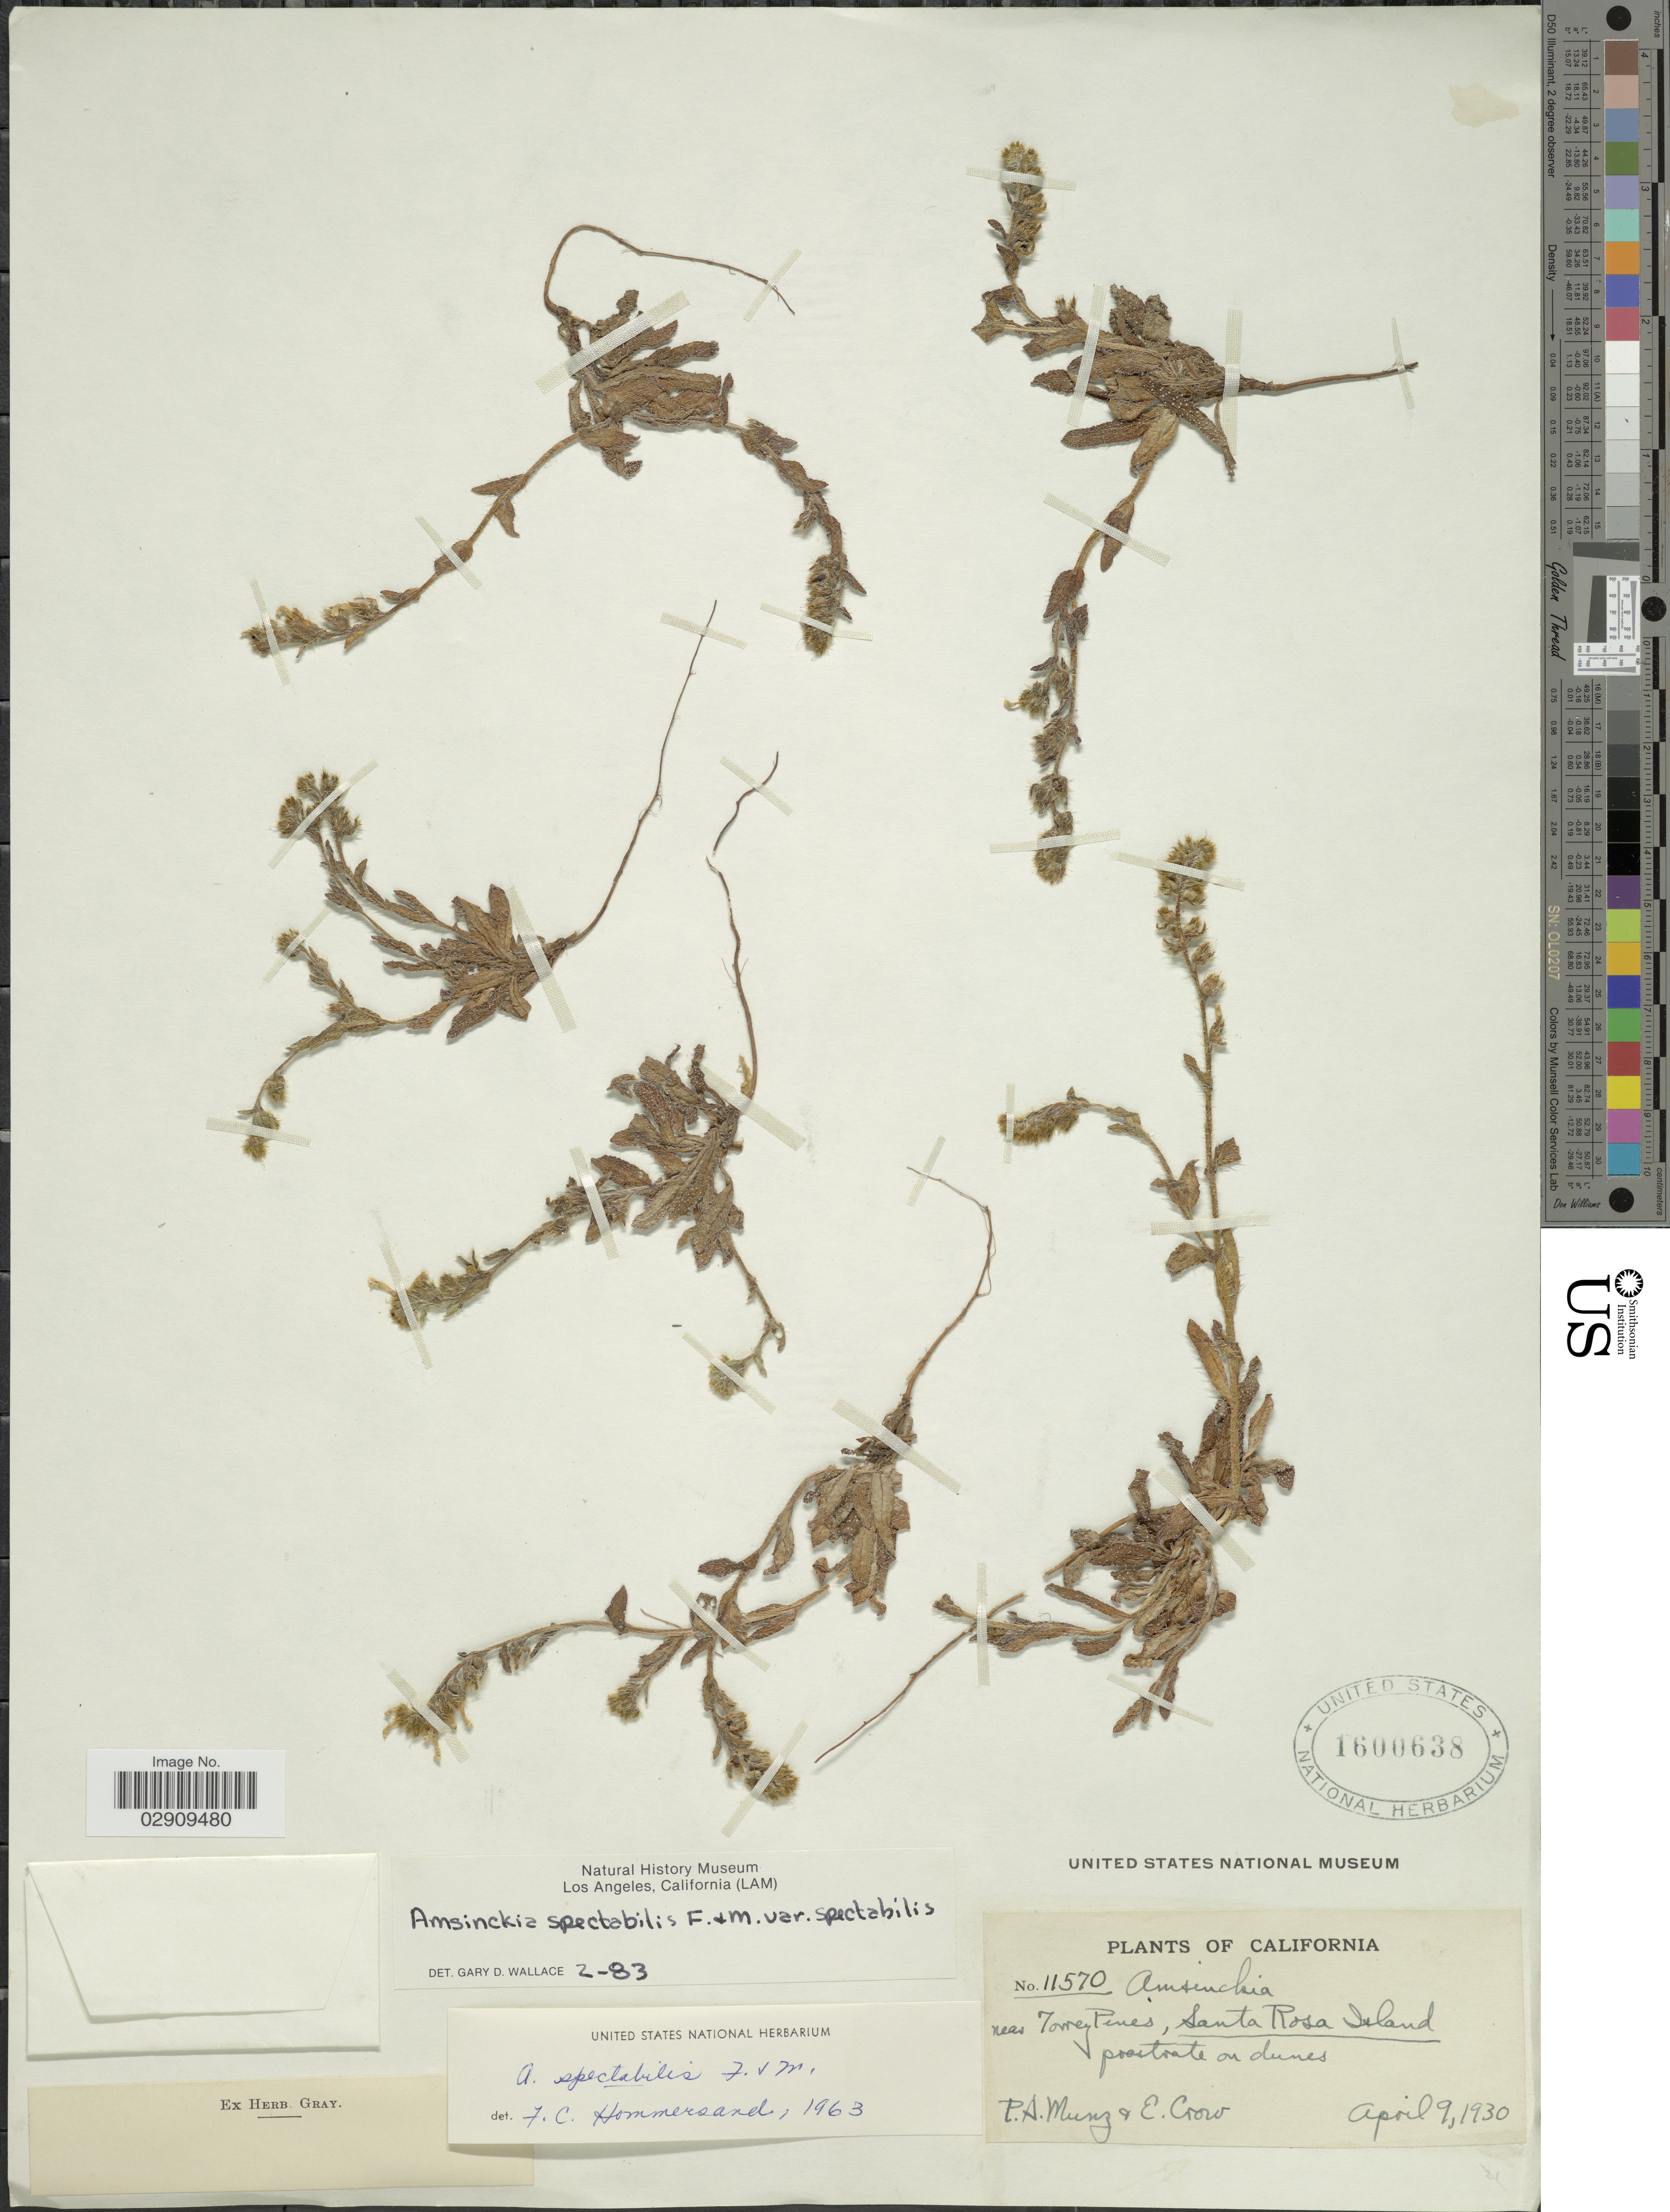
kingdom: Plantae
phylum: Tracheophyta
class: Magnoliopsida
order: Boraginales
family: Boraginaceae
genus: Amsinckia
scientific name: Amsinckia spectabilis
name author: Fisch. & C.A. Mey.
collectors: P. A. Munz & E. Crow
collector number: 11570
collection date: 1930-04-09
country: United States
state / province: California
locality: Near Torrey Pines, Santa Rosa Island.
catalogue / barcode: US 1600638